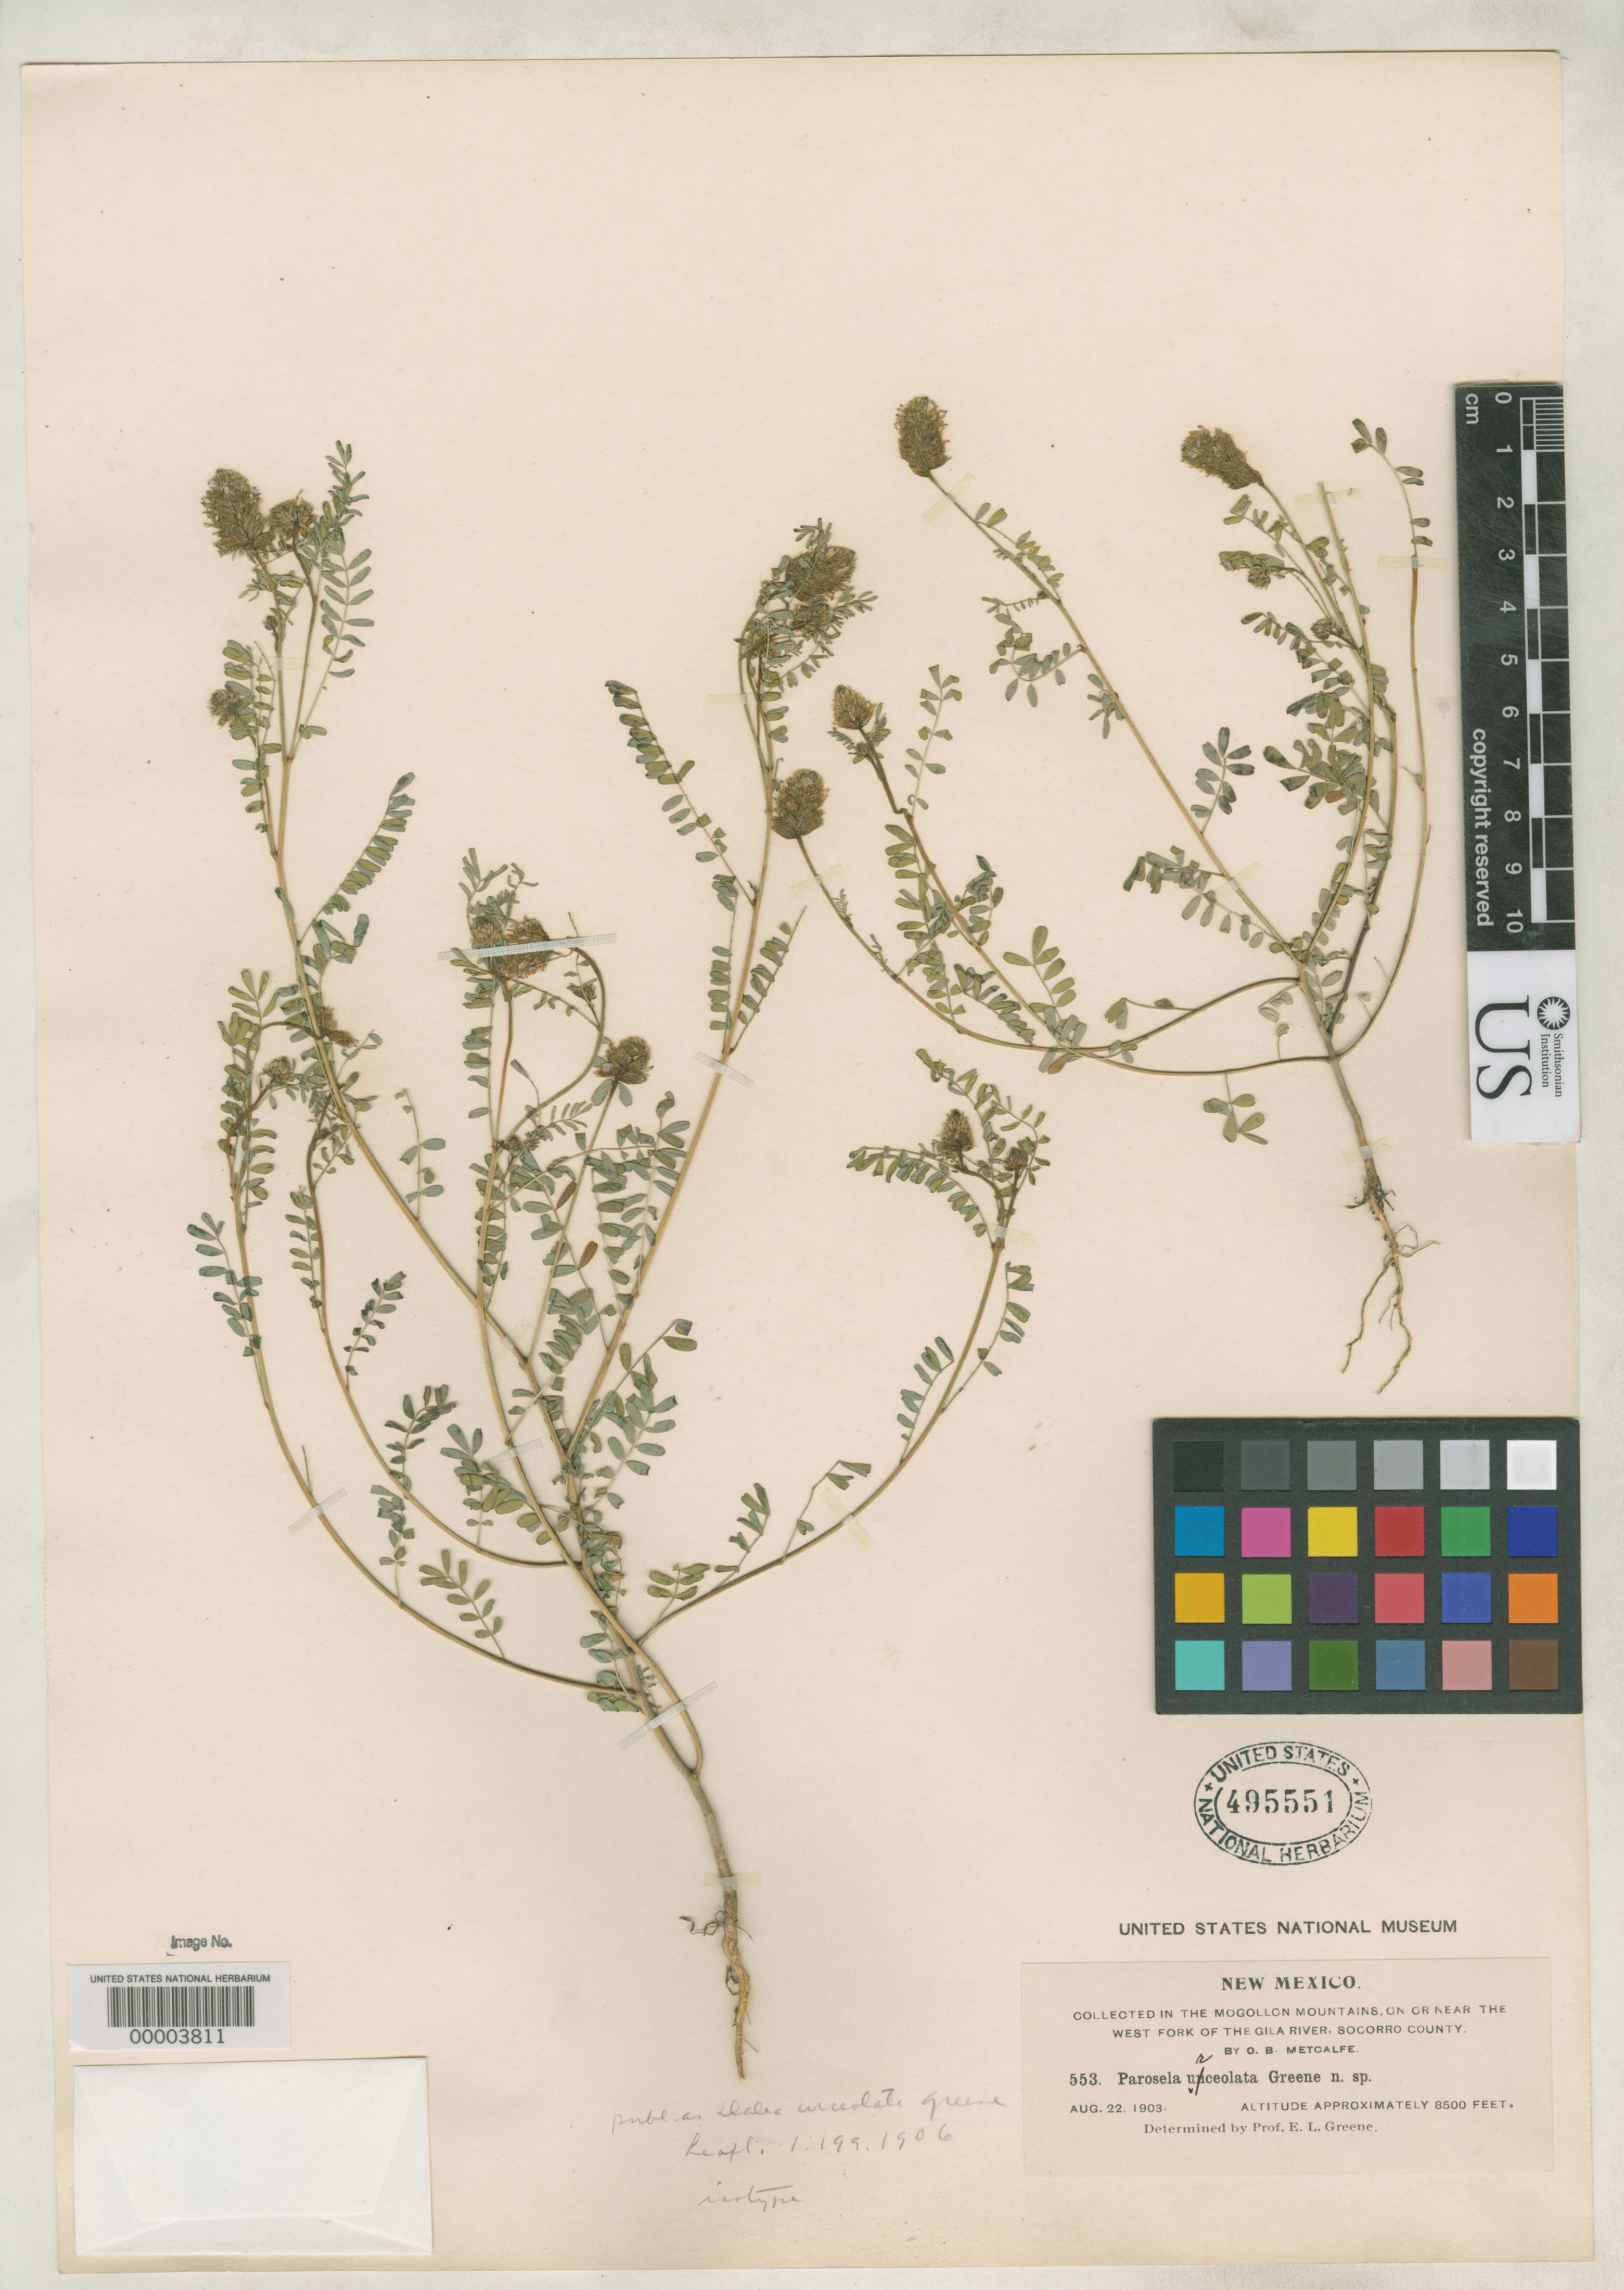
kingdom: Plantae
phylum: Tracheophyta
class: Magnoliopsida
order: Fabales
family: Fabaceae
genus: Dalea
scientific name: Dalea urceolata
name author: Greene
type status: Isotype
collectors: O. B. Metcalfe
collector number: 553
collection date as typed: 22 Aug 1903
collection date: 1903-08-22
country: United States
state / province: New Mexico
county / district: Socorro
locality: Mongollon Mts. on or near the west fork of the Gila River.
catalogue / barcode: US 495551